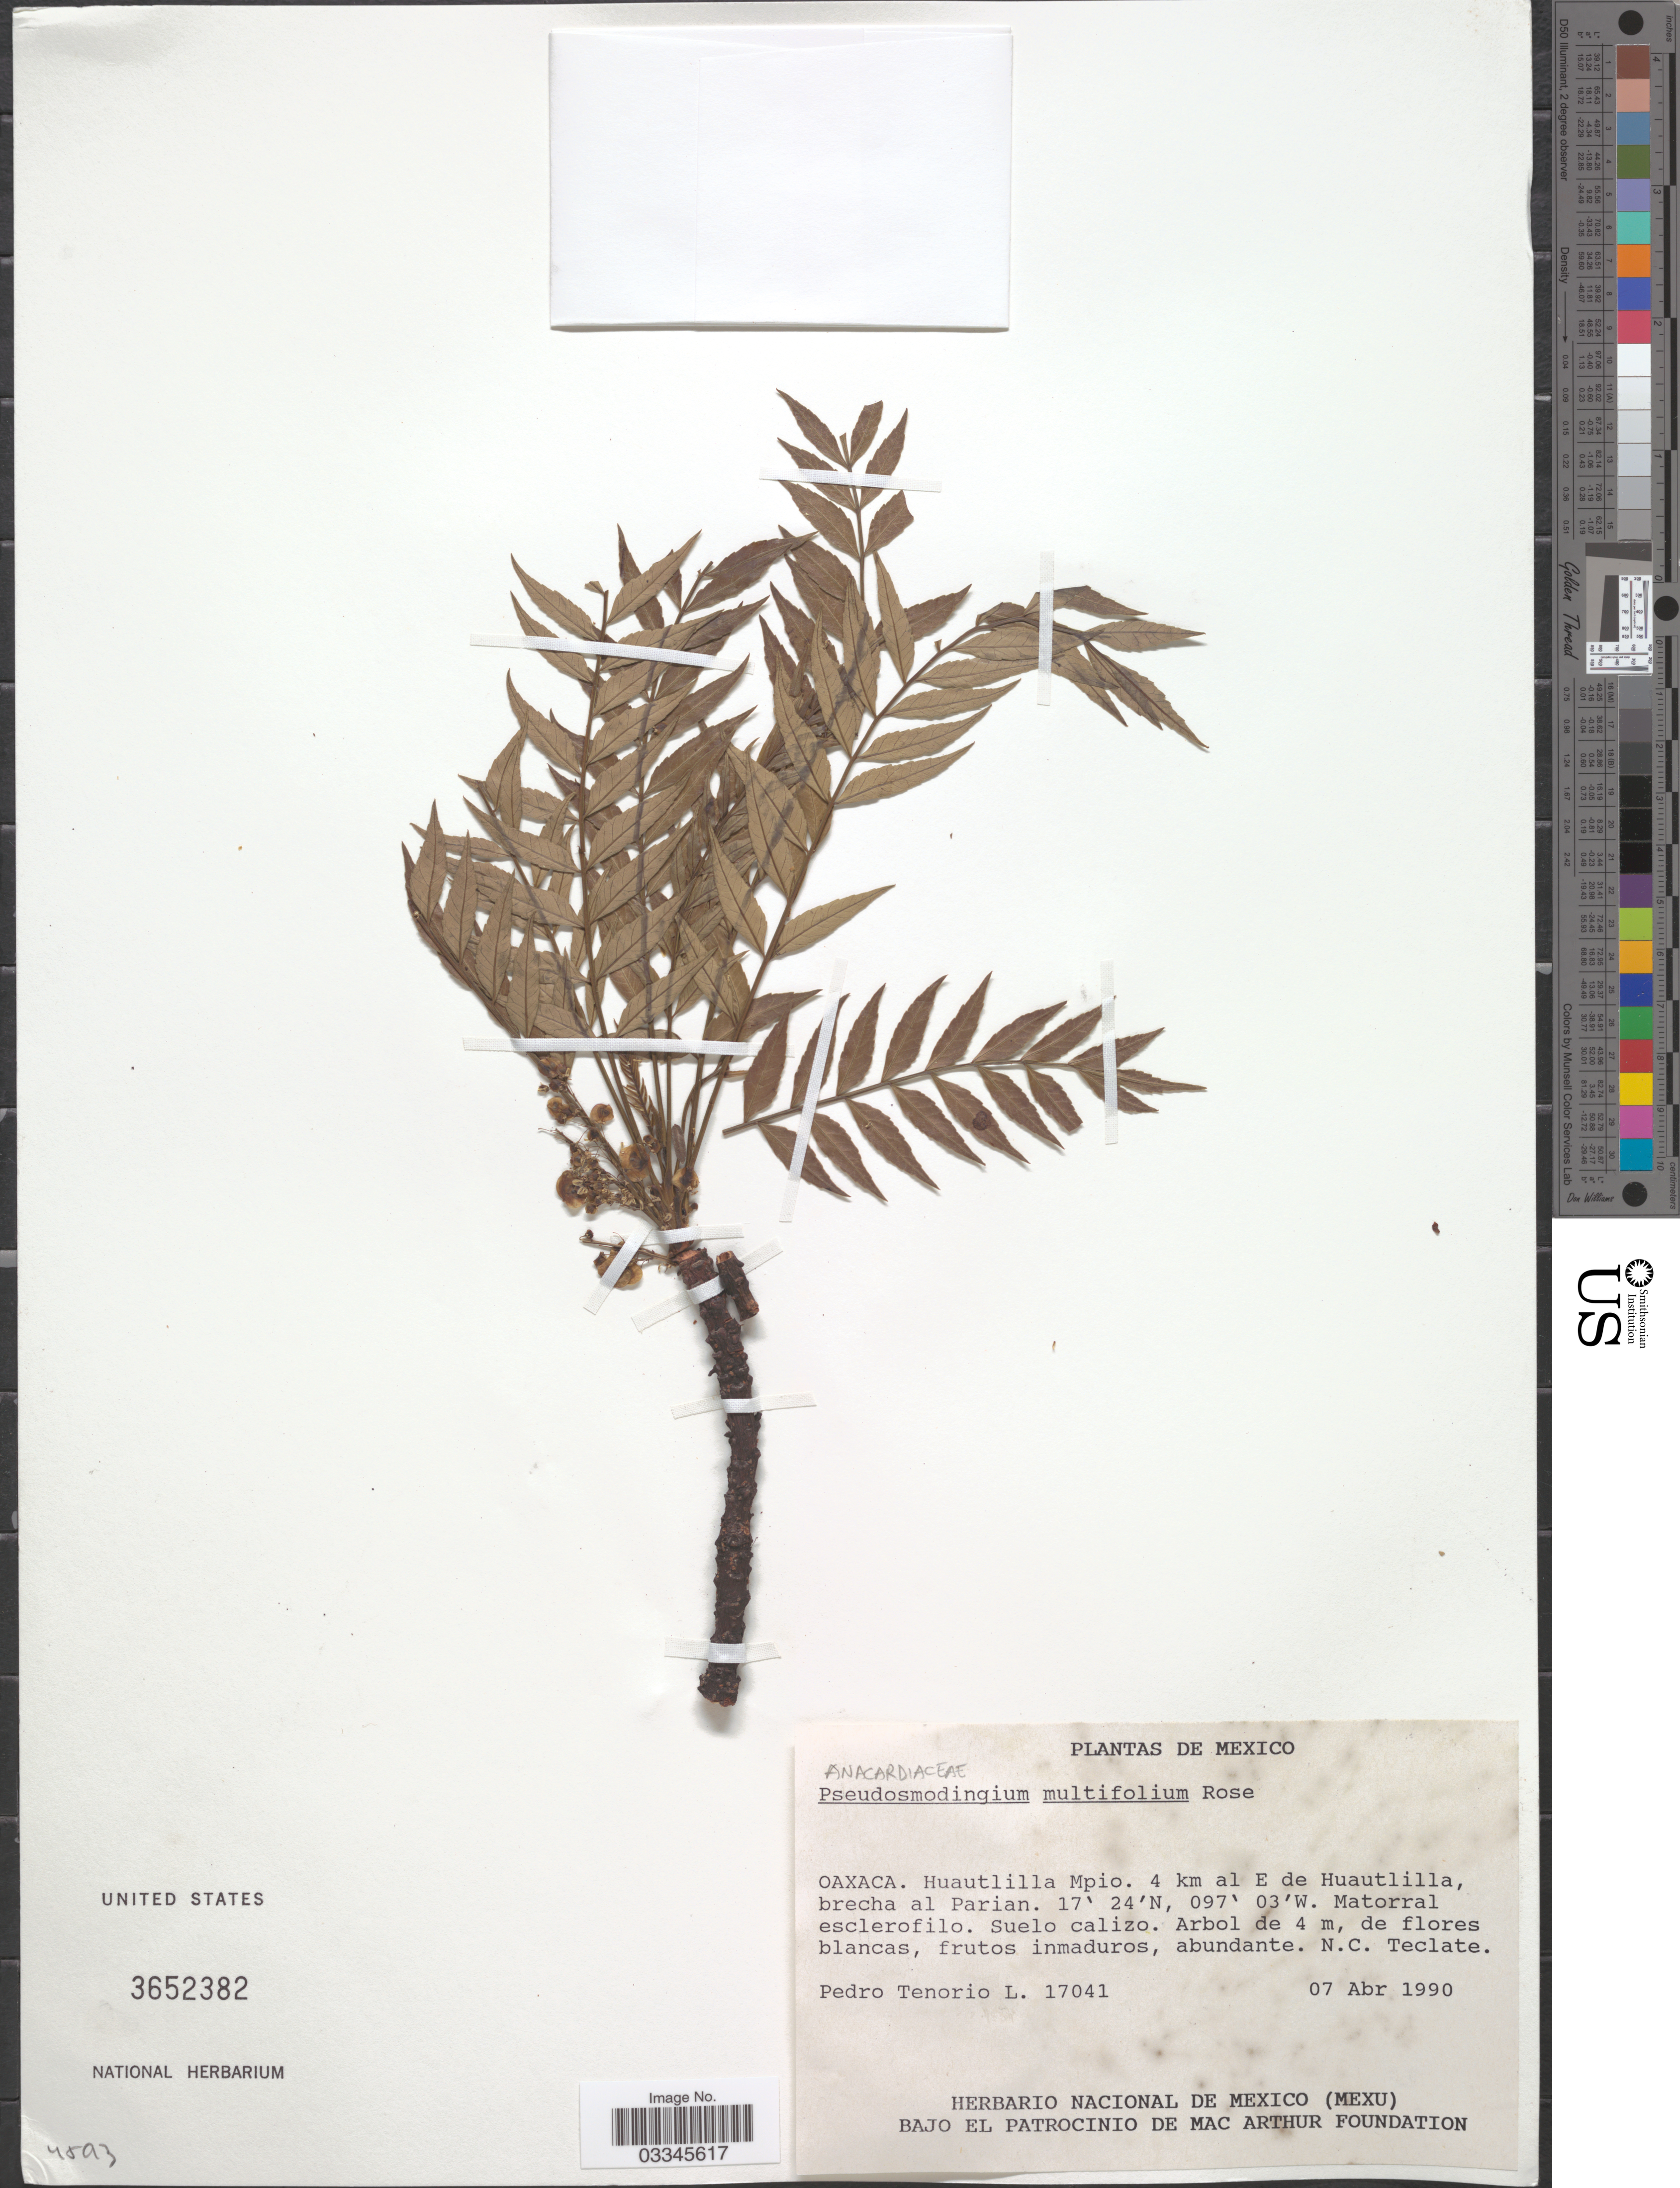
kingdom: Plantae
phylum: Tracheophyta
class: Magnoliopsida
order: Sapindales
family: Anacardiaceae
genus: Pseudosmodingium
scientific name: Pseudosmodingium multifolium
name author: Rose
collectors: P. Tenorio L.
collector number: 17041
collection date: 1990-04-07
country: Mexico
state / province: Oaxaca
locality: Huatlilla Mpio. 4 km al E de Huautlilla, brecha Parian.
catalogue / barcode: US 3652382